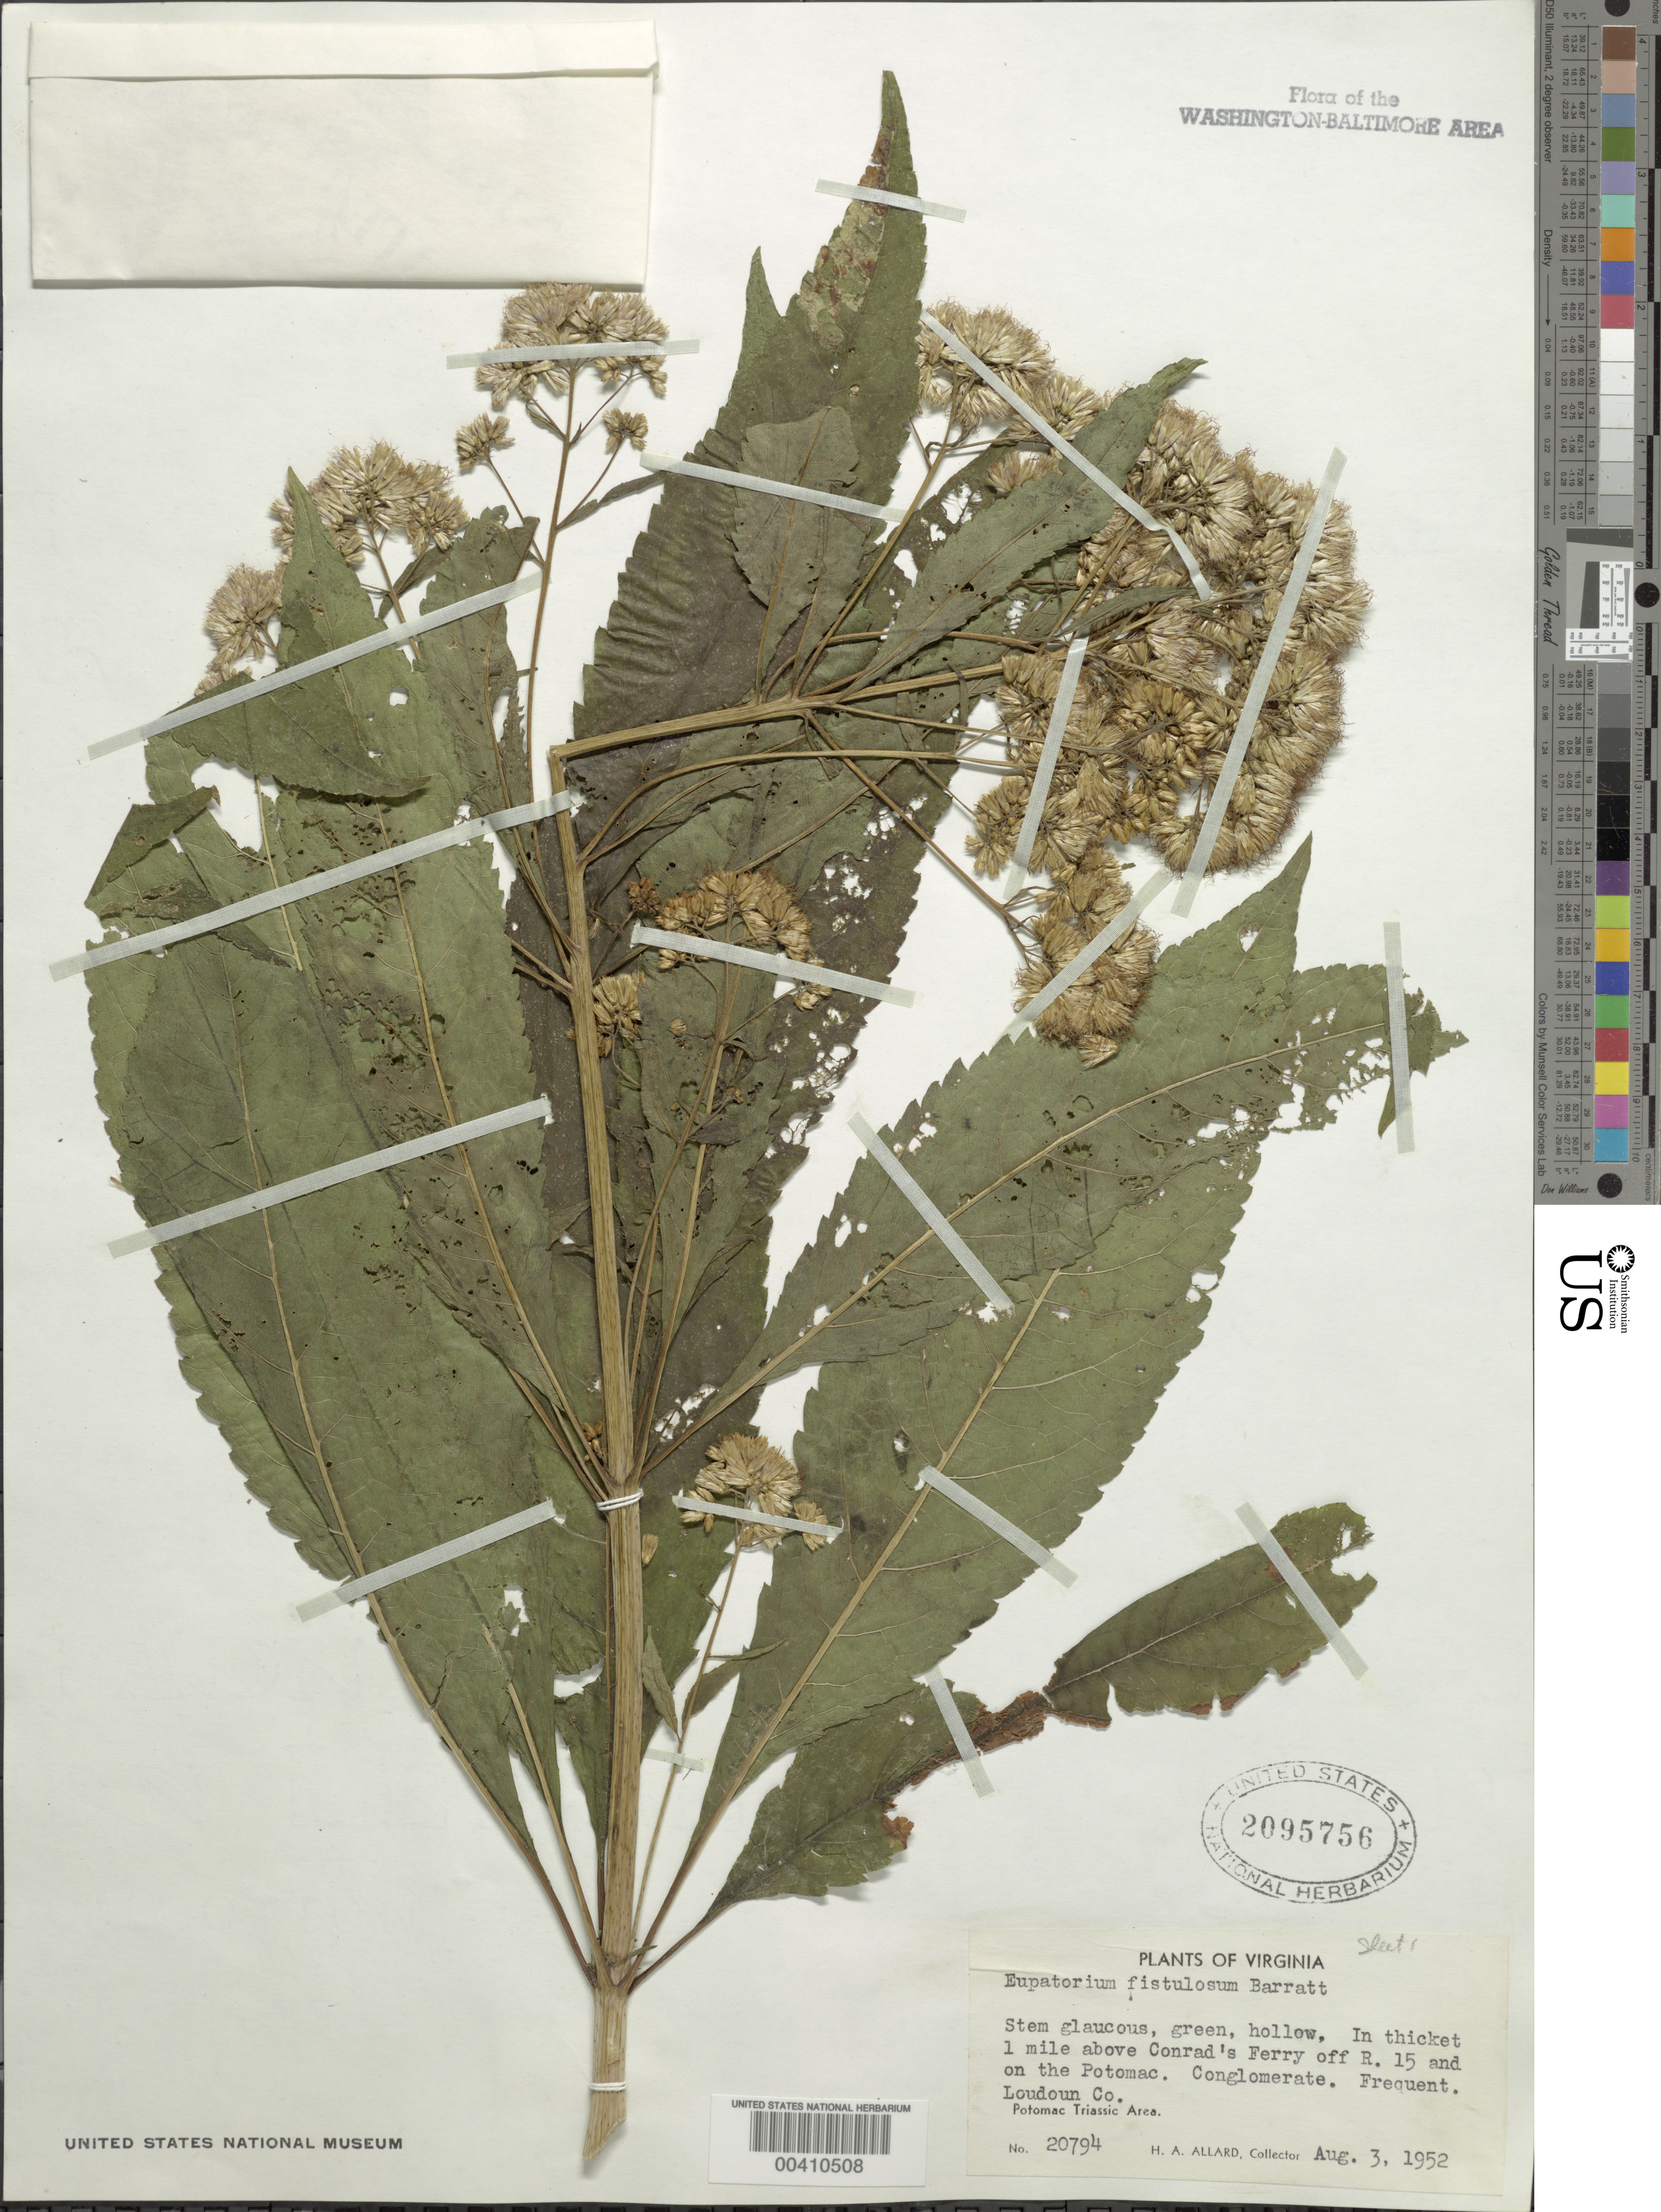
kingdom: Plantae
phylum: Tracheophyta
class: Magnoliopsida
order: Asterales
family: Asteraceae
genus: Eupatorium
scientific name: Eupatorium fistulosum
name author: Barratt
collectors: H. A. Allard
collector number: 20794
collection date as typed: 03 Aug 1952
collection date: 1952-08-03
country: United States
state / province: Virginia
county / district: Loudoun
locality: Above Conrad's Ferry off Rt. 15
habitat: In thicket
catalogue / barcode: US 2095756